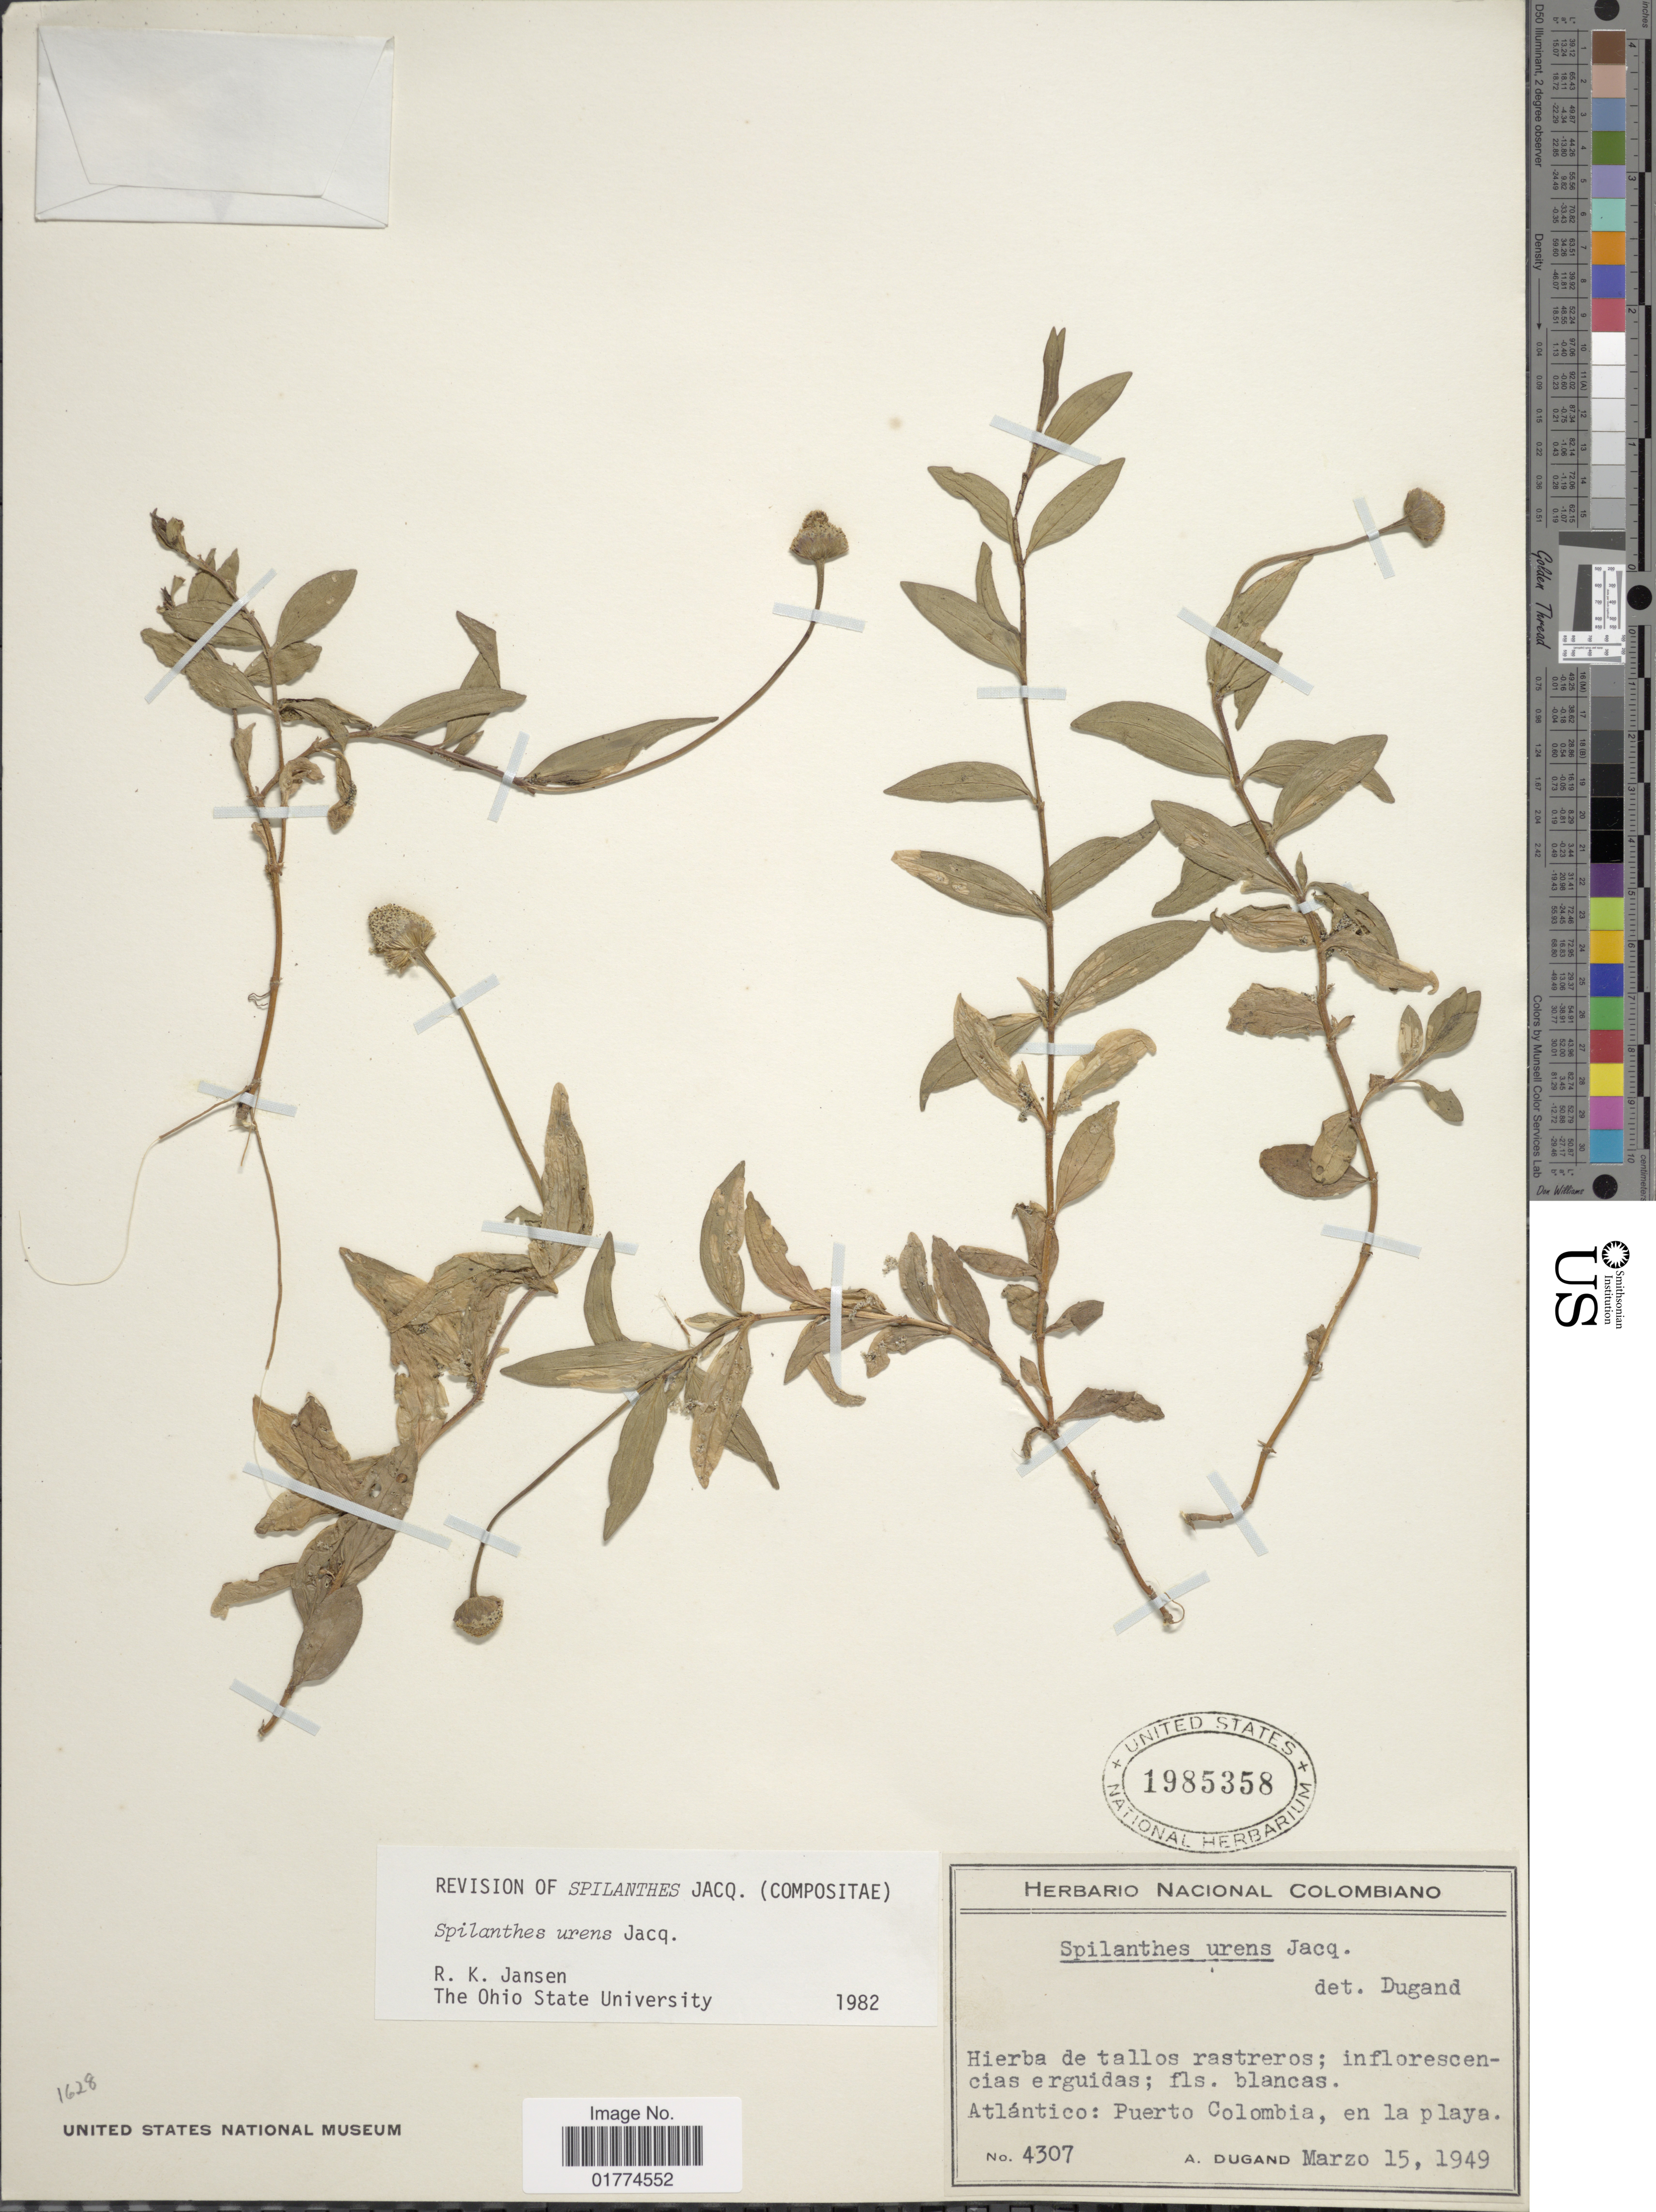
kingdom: Plantae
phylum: Tracheophyta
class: Magnoliopsida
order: Asterales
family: Asteraceae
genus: Spilanthes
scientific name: Spilanthes urens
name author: Jacq.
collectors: A. Dugand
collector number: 4307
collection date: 1949-03-15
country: Colombia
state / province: Atlántico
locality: Puerto Colombia, en la playa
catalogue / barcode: US 1985358